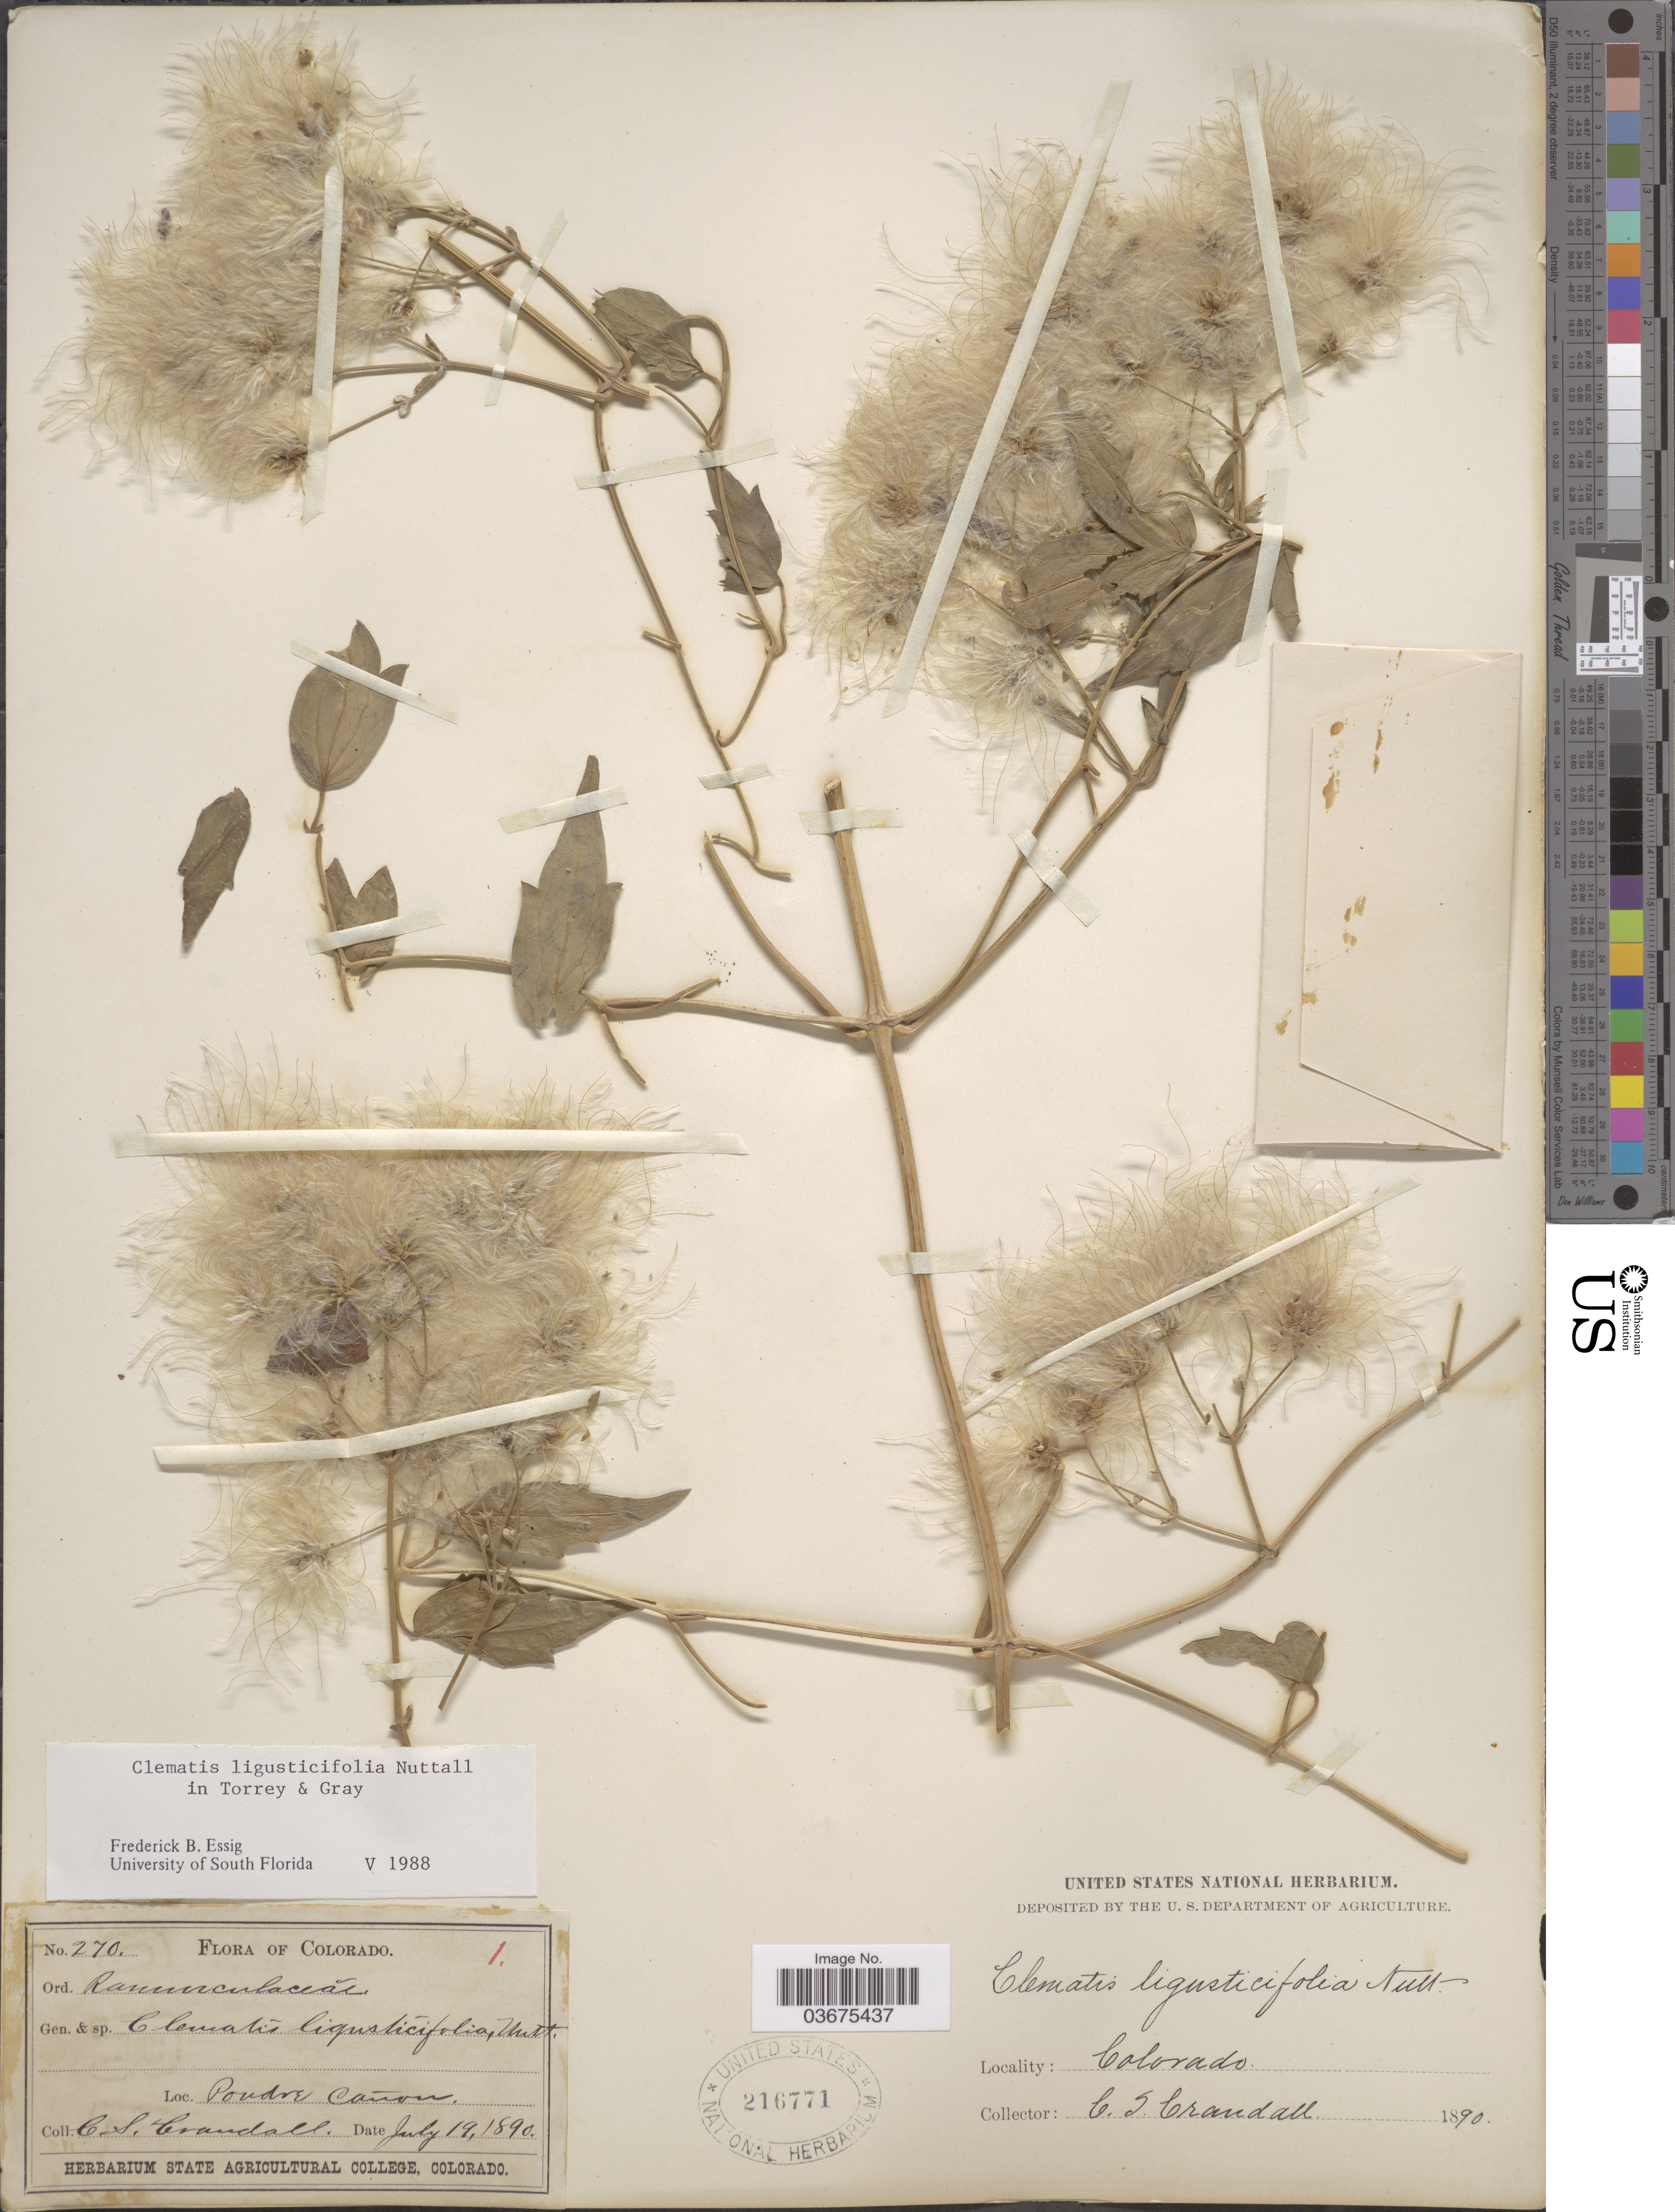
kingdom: Plantae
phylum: Tracheophyta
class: Magnoliopsida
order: Ranunculales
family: Ranunculaceae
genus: Clematis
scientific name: Clematis ligusticifolia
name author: Nutt.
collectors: C. Crandall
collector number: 270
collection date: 1890-07-19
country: United States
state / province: Colorado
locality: Poudre Cañon.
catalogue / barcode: US 216771